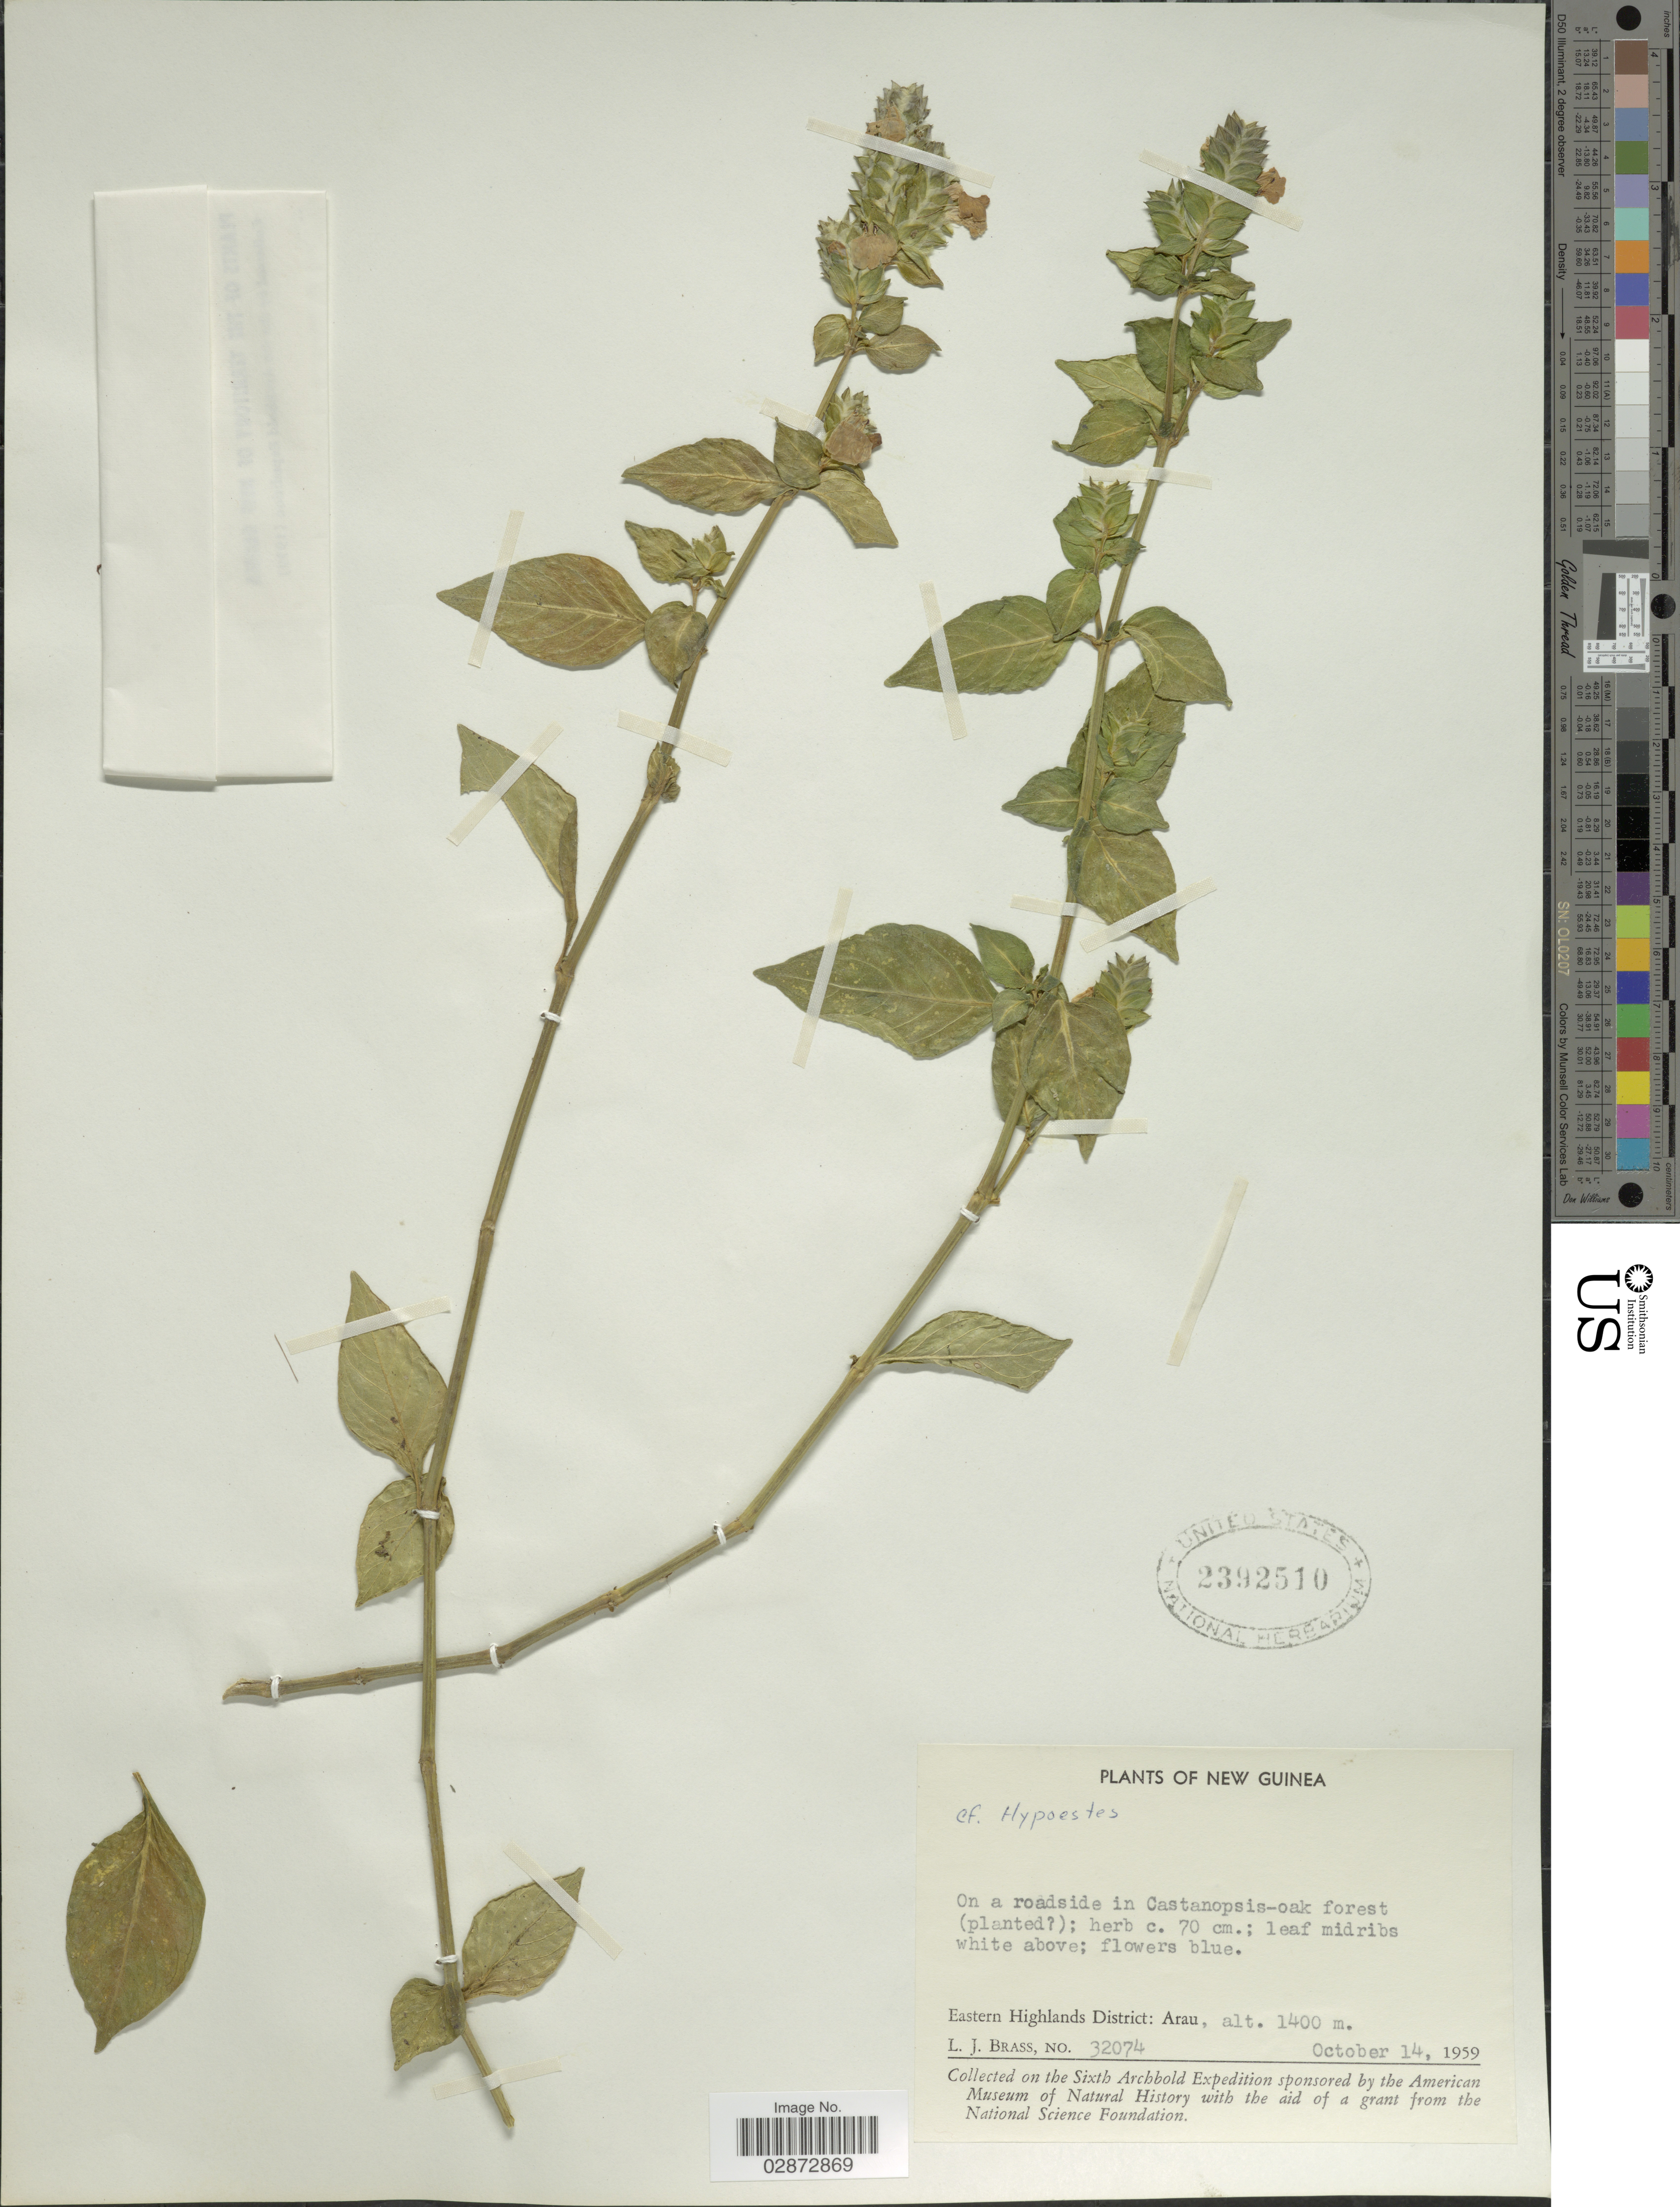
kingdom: Plantae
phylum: Tracheophyta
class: Magnoliopsida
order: Lamiales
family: Acanthaceae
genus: Hypoestes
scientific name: Hypoestes sp.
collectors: L. J. Brass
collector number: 32074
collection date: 1959-10-14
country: Papua New Guinea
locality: New Guinea, Eastern Highlands District: Arau.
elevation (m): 1400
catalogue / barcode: US 2392510